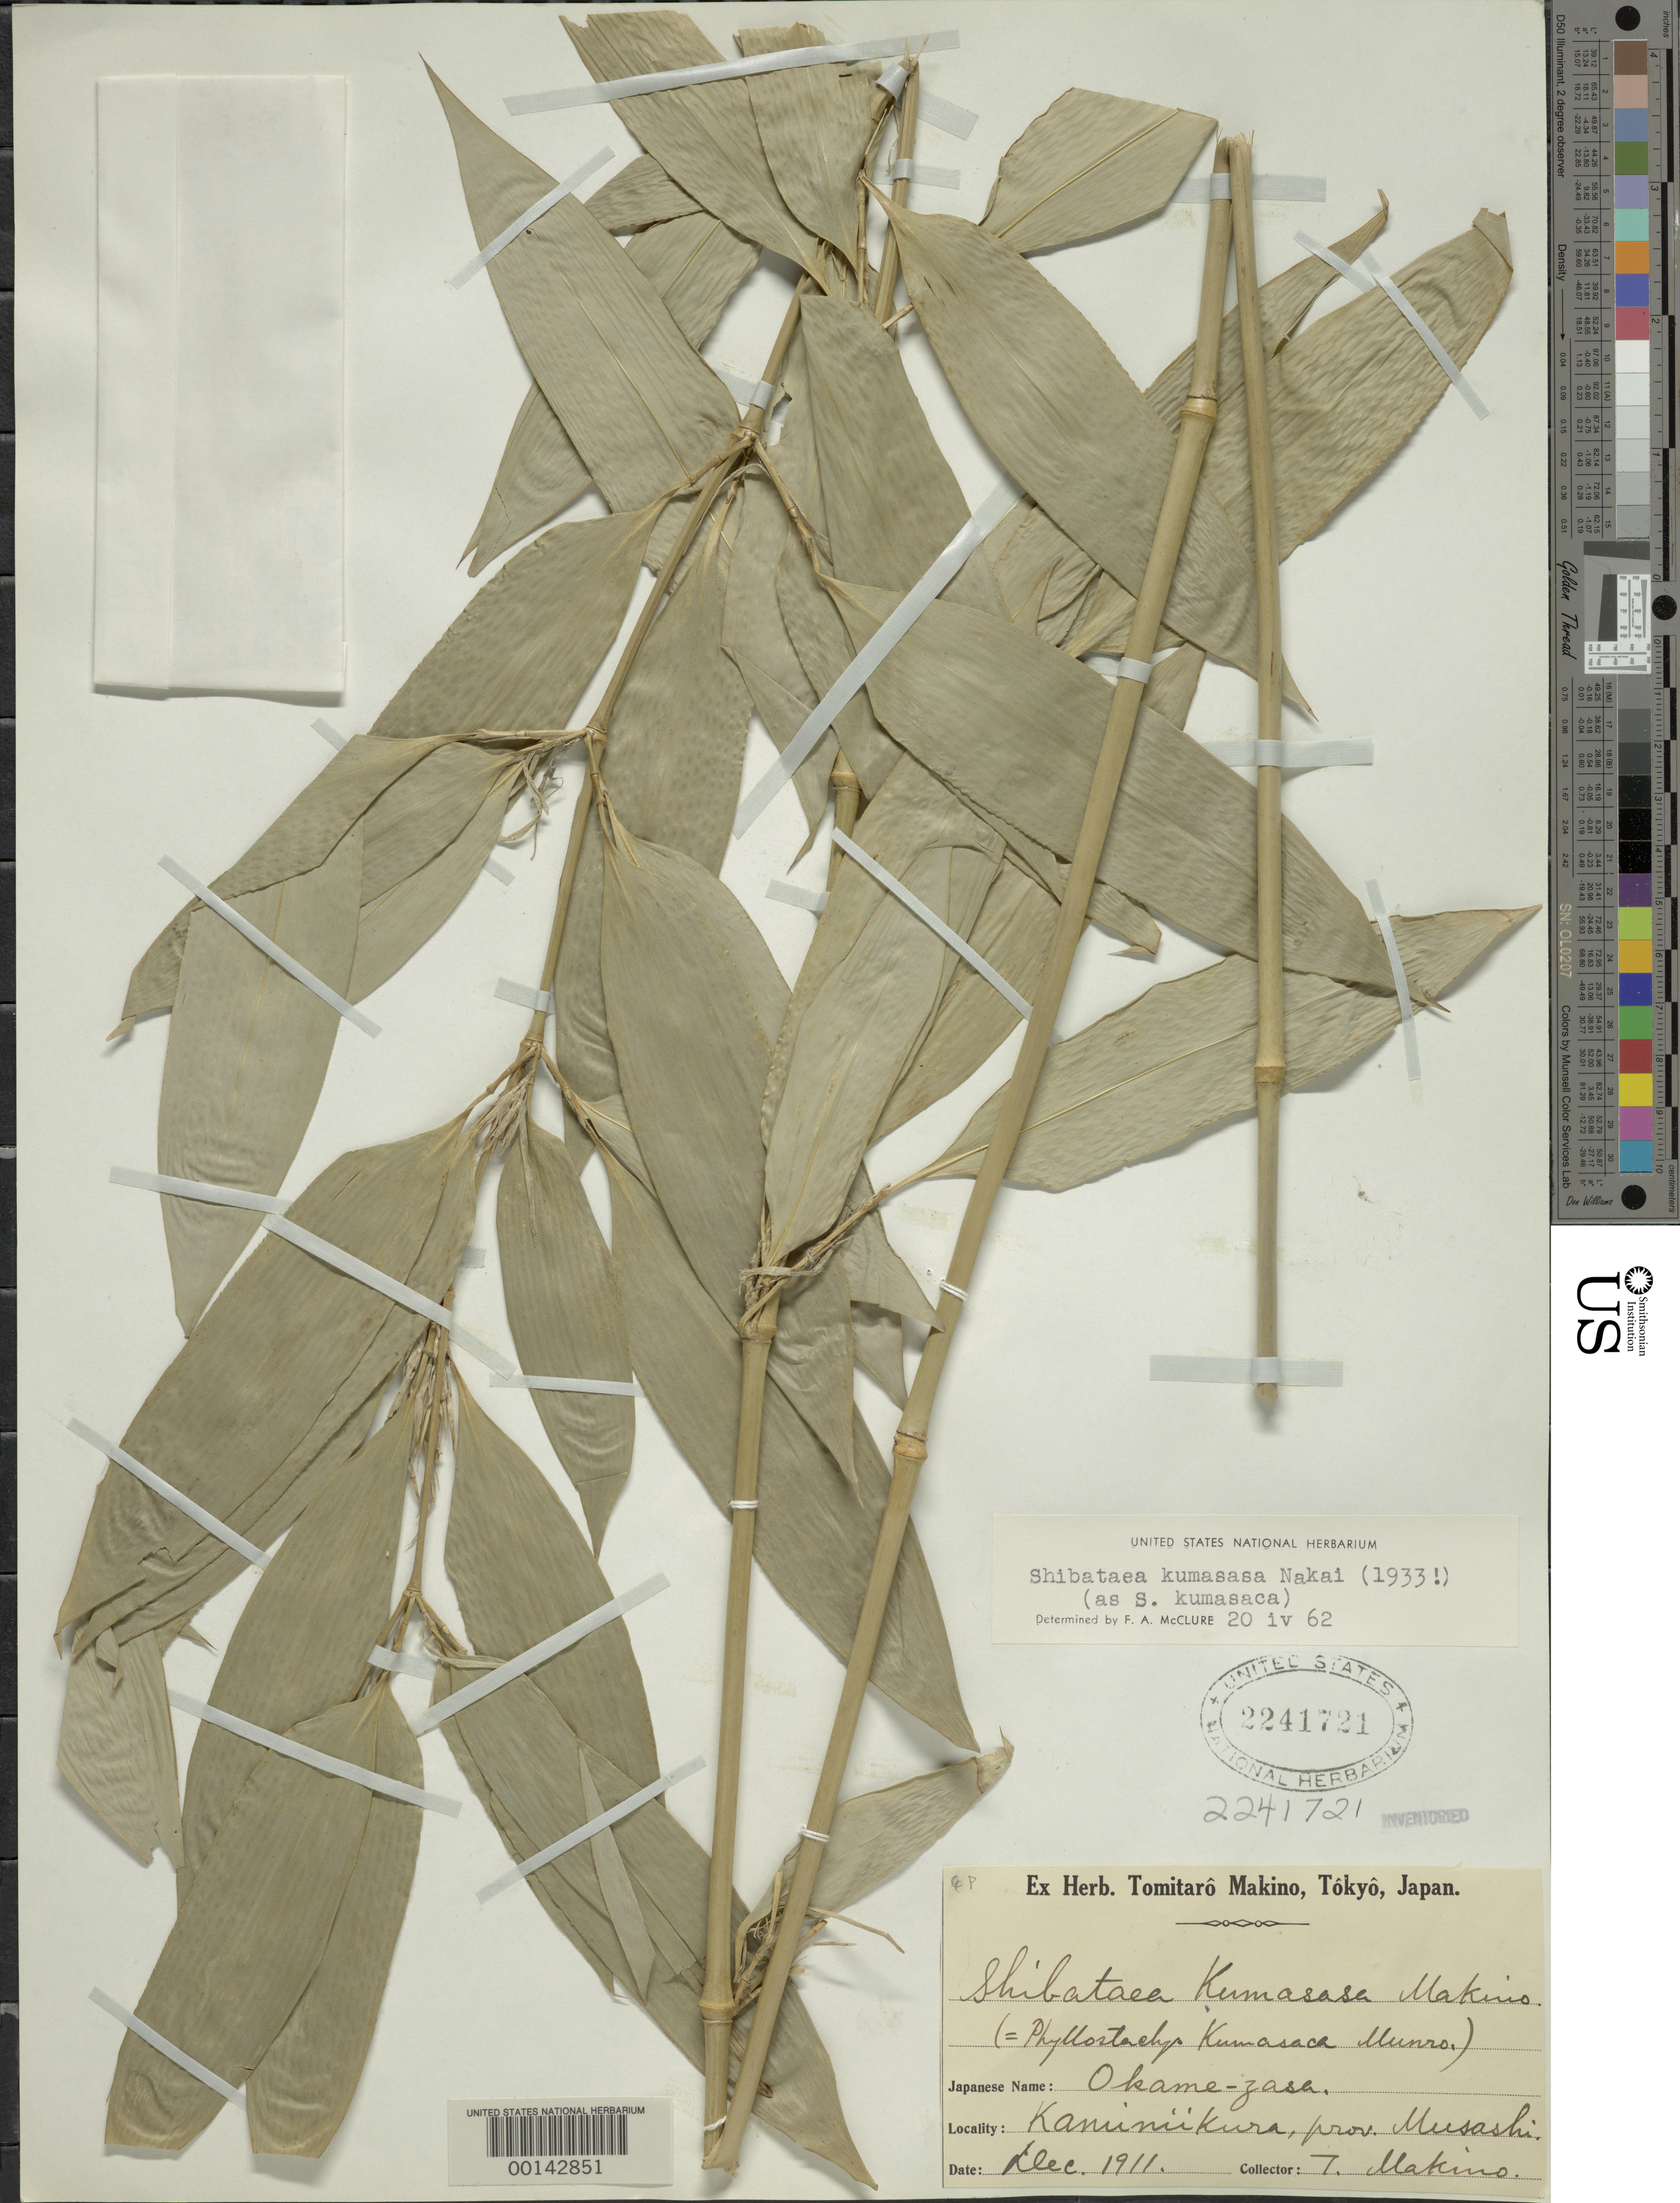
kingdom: Plantae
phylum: Tracheophyta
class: Liliopsida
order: Poales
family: Poaceae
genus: Shibataea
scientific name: Shibataea kumasasa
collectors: T. Makino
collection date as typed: Dec 1911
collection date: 1911-12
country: Japan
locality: Musashi, kaminiikura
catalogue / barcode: US 2241721